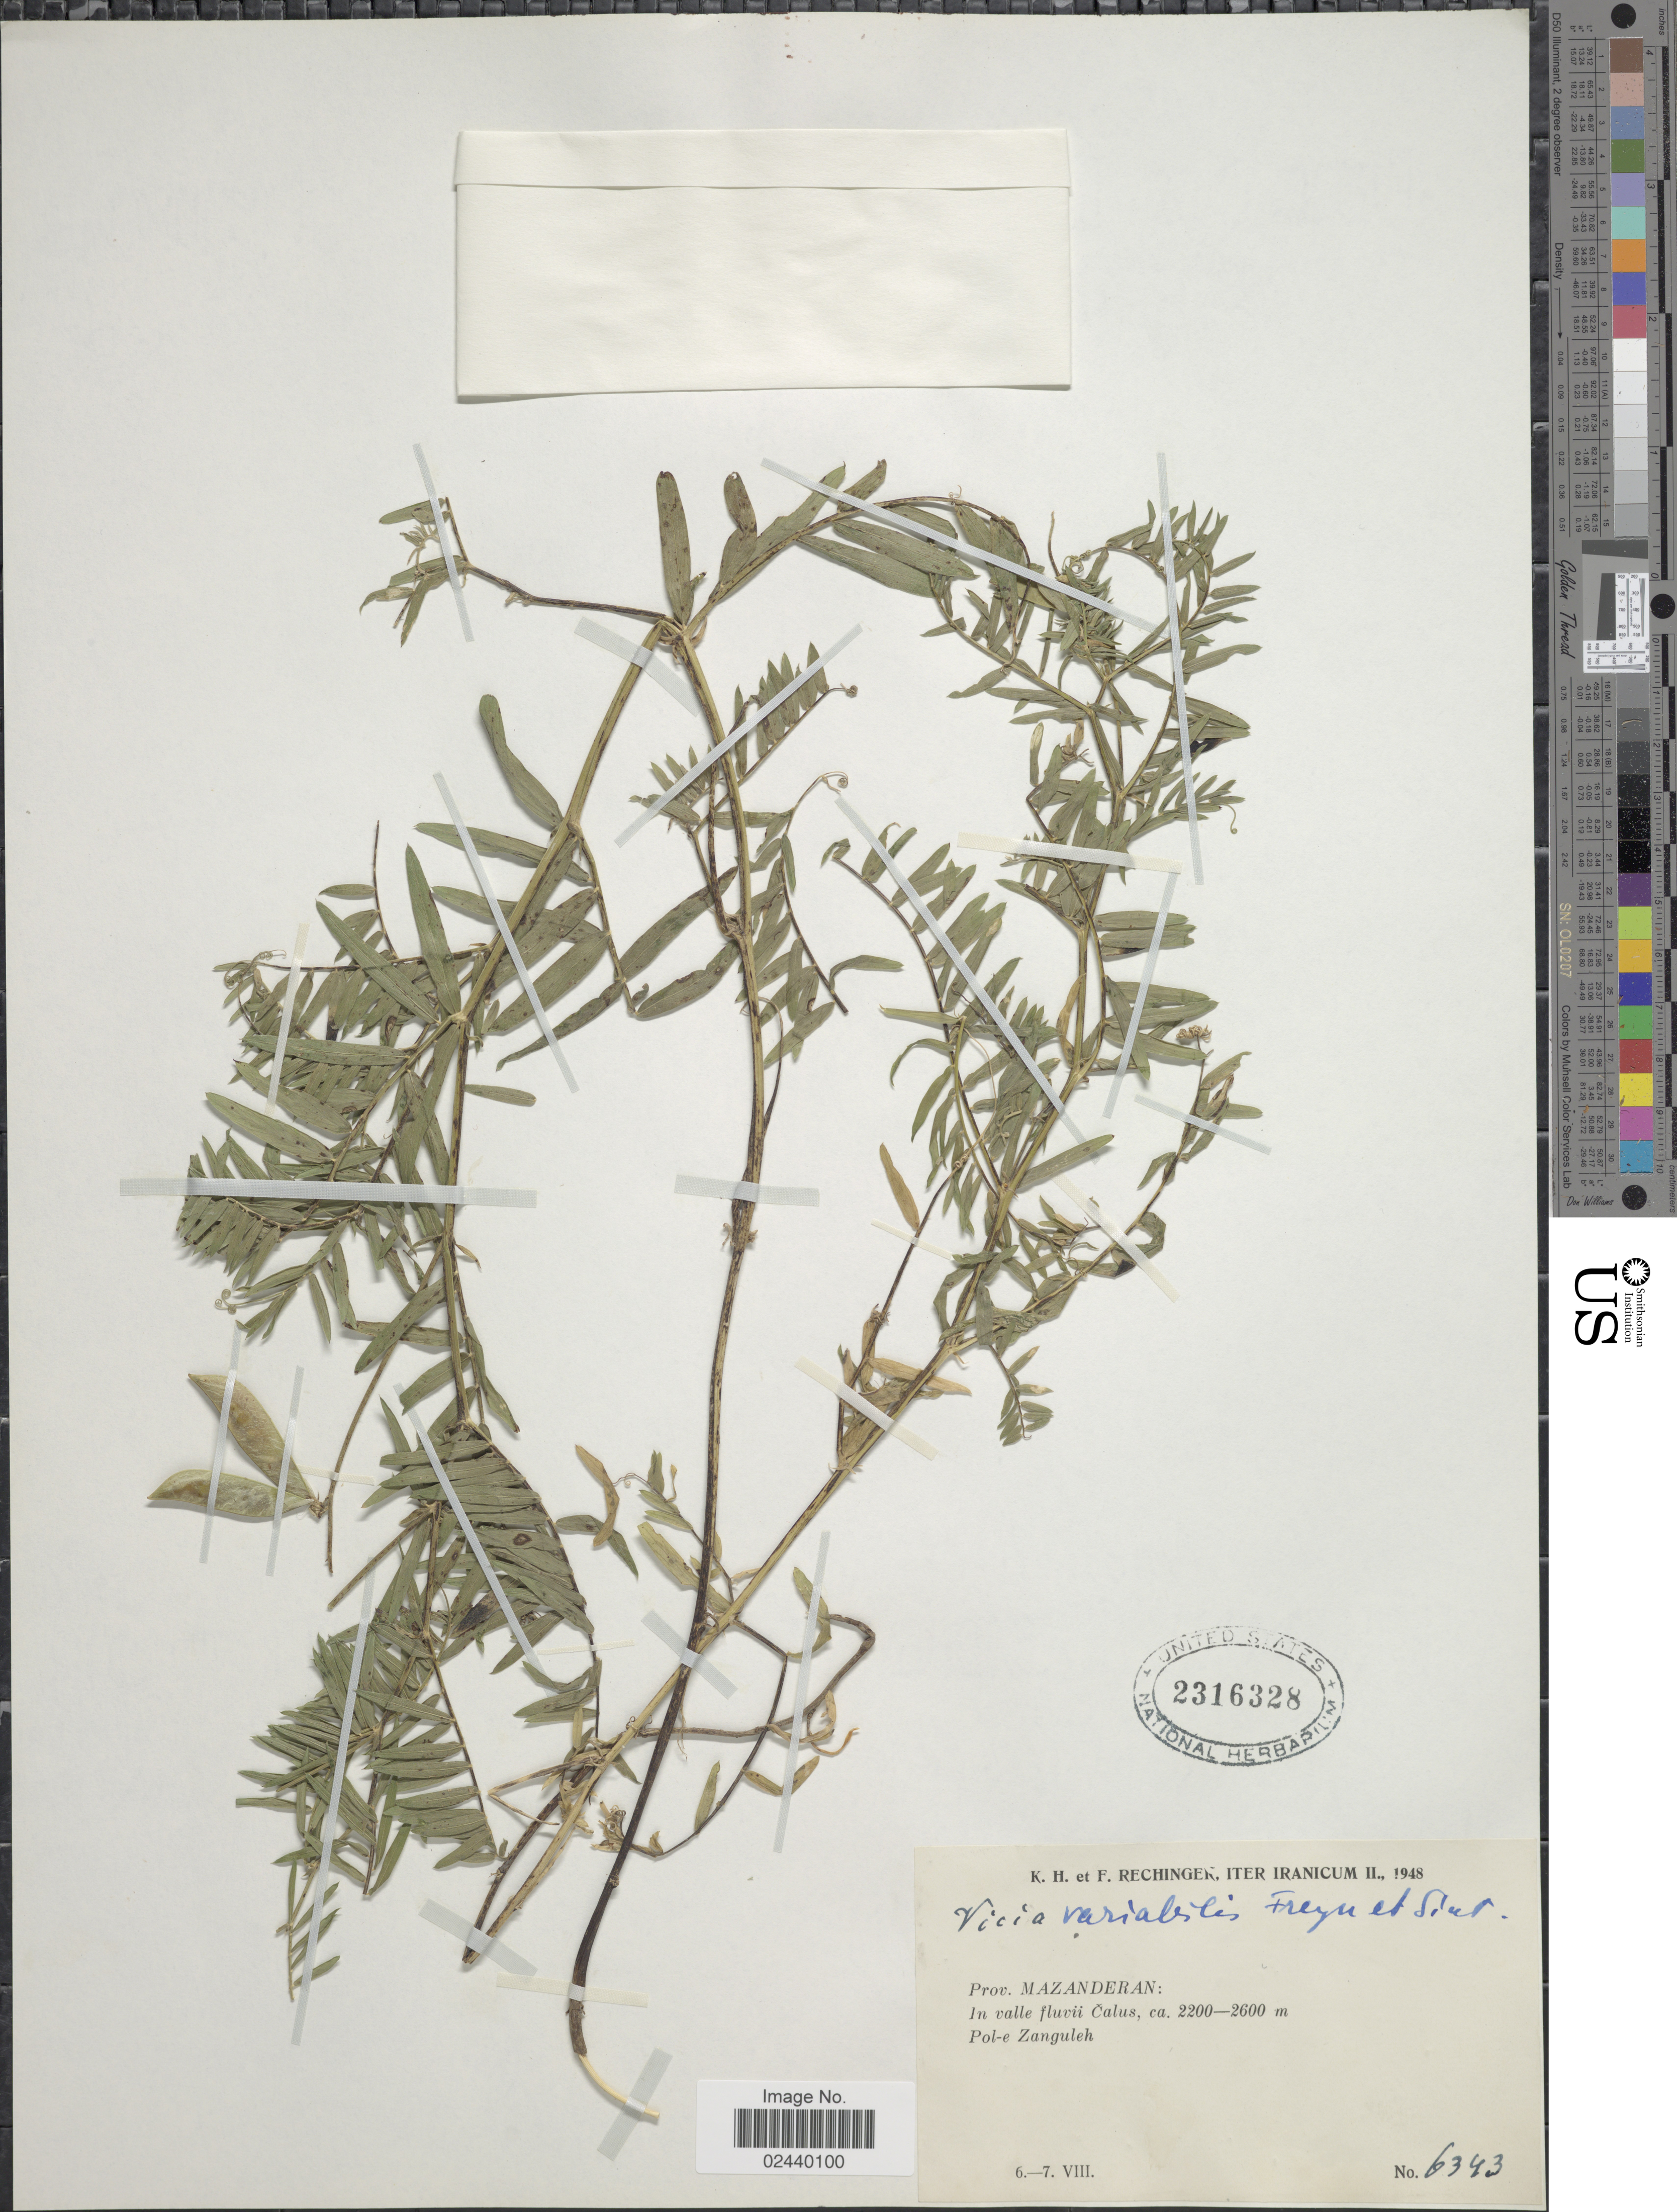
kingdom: Plantae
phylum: Tracheophyta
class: Magnoliopsida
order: Fabales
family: Fabaceae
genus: Vicia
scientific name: Vicia variabilis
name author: Freyn & Sint.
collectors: K. H. Rechinger & F. Rechinger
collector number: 6343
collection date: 1948-08-06/1948-08-07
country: Iran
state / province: Mazandaran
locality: Iter Iranicum, prv. Mazanderan: In valle fluvvi Calus, Pol-e Zanguleh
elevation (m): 2200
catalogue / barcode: US 2316328